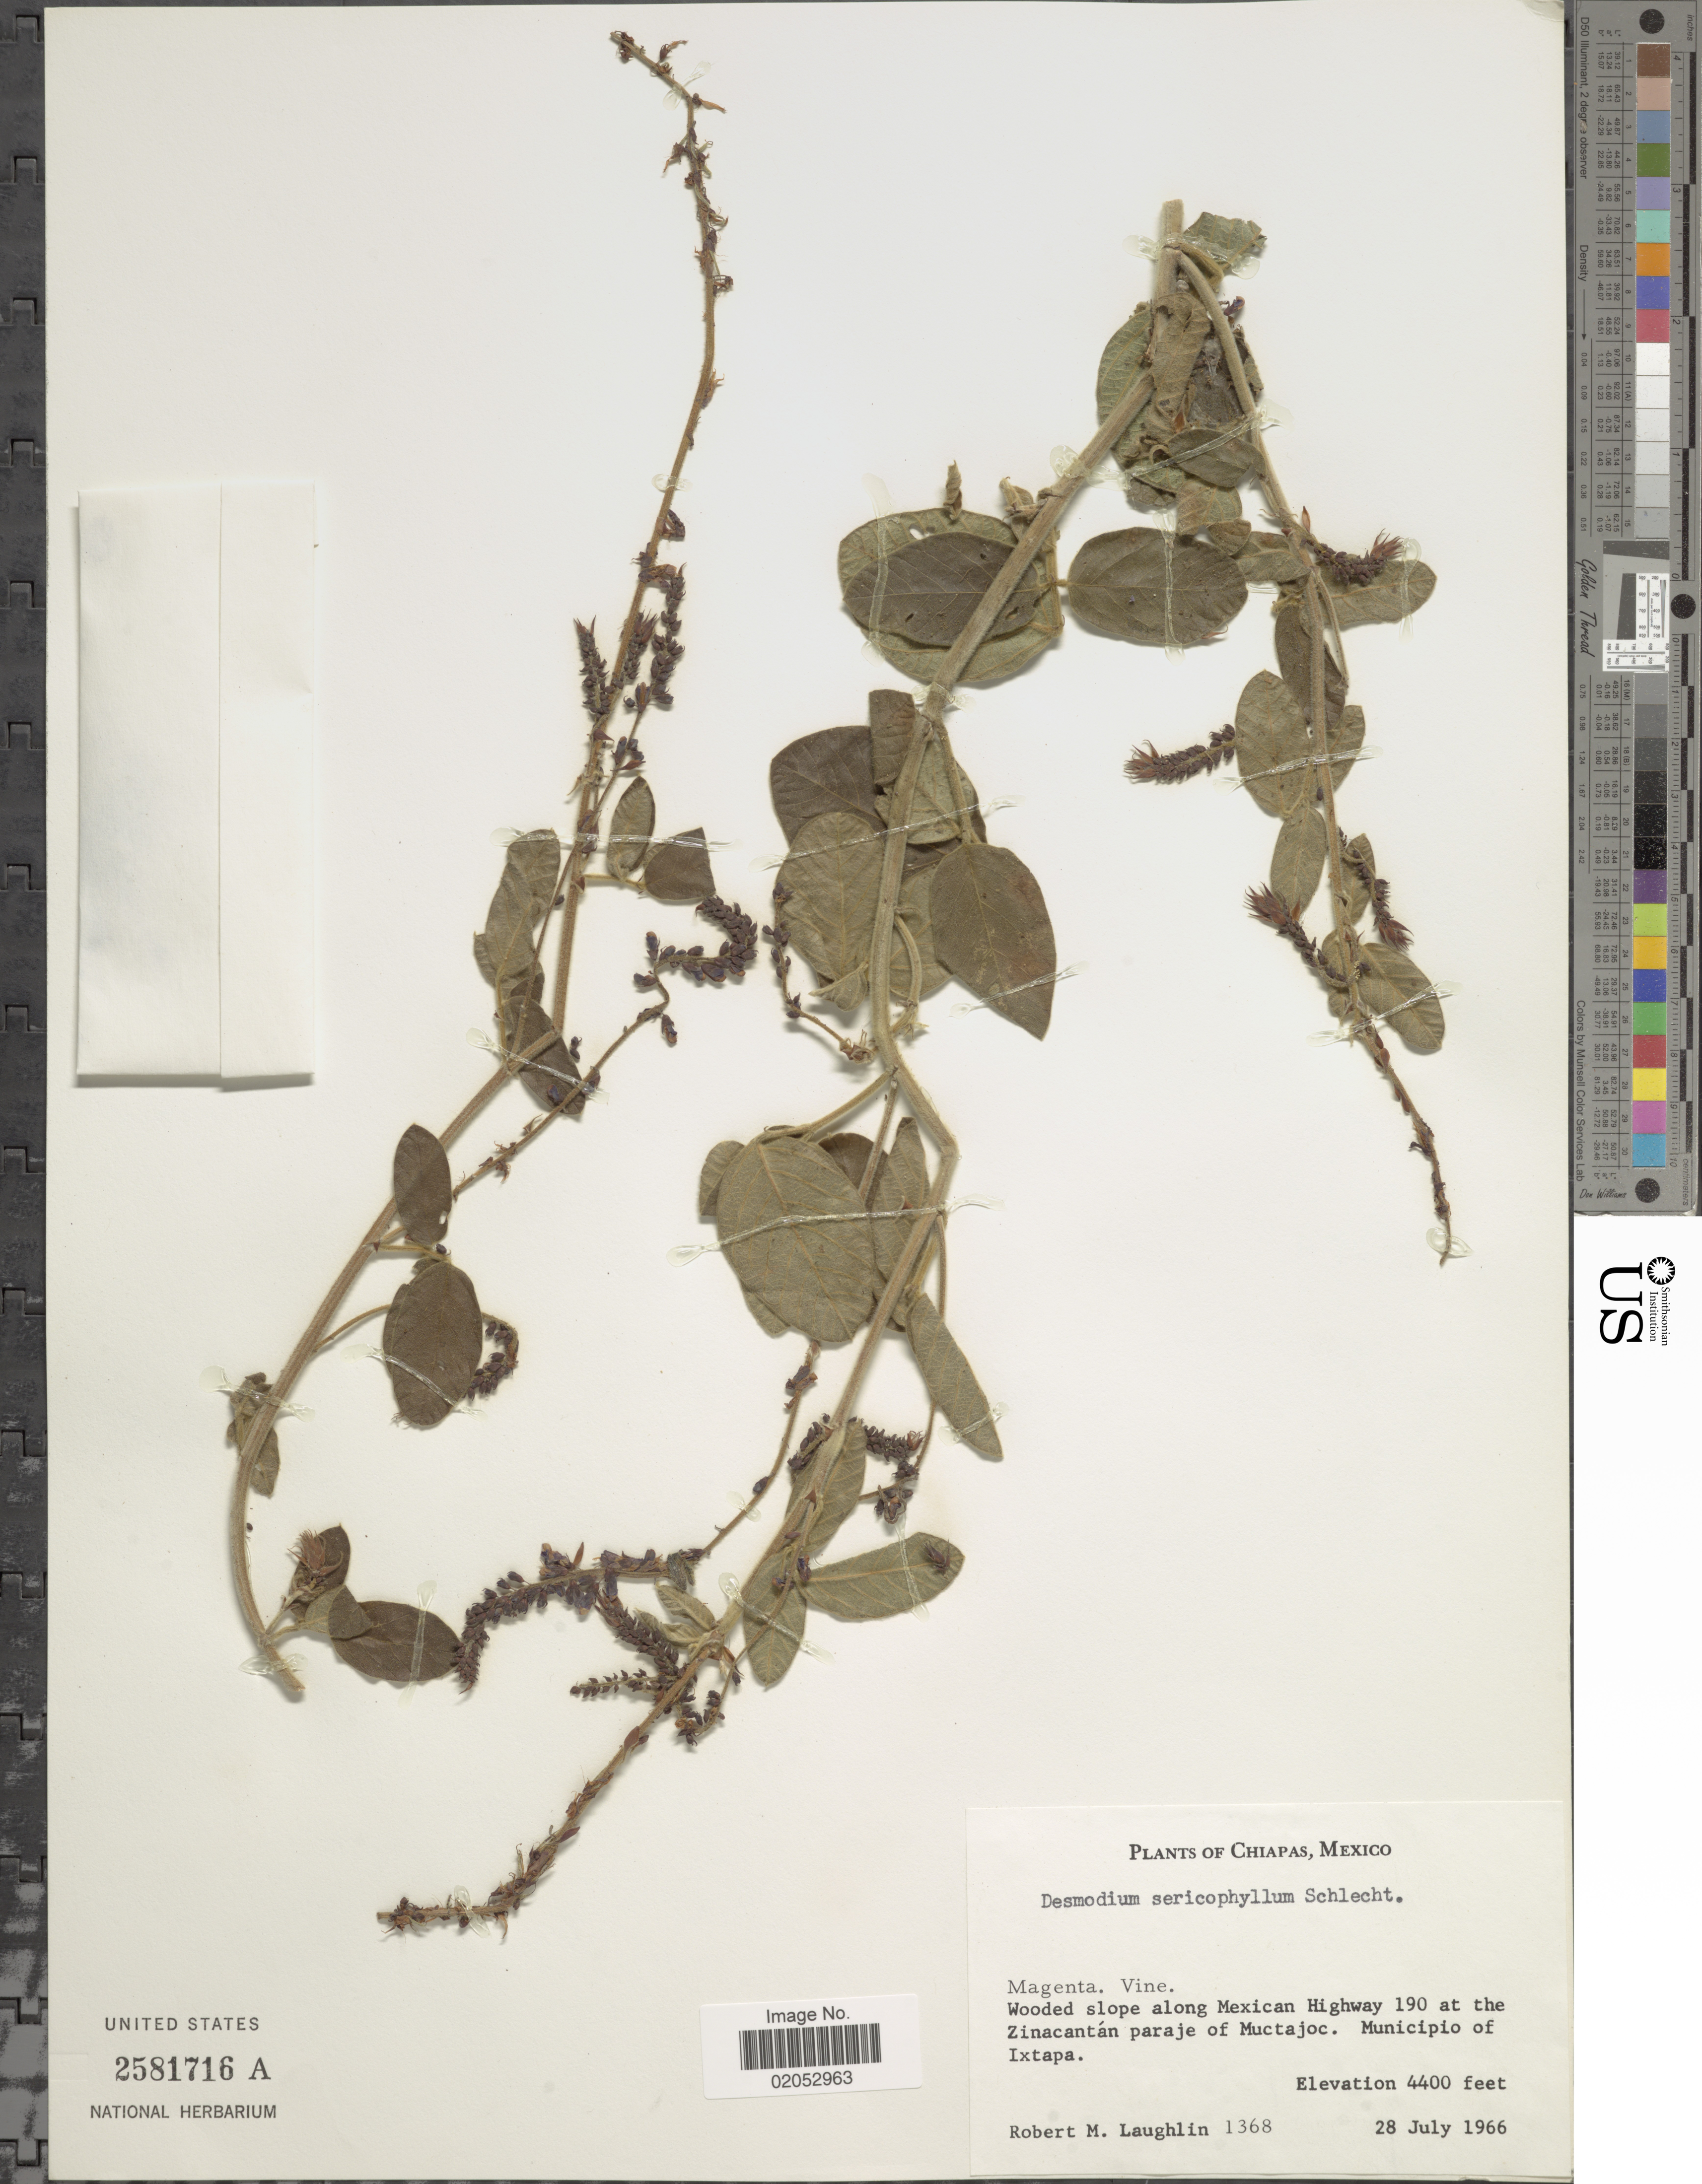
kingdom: Plantae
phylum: Tracheophyta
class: Magnoliopsida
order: Fabales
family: Fabaceae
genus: Desmodium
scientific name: Desmodium sericophyllum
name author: Schltdl.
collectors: R. M. Laughlin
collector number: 1368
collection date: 1966-07-28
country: Mexico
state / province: Chiapas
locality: Wooded slope along Mexican Highway 190 at the Zinacantan paraje of Muctajoc, Municipio of Ixtapa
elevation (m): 1341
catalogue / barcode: US 2581716A